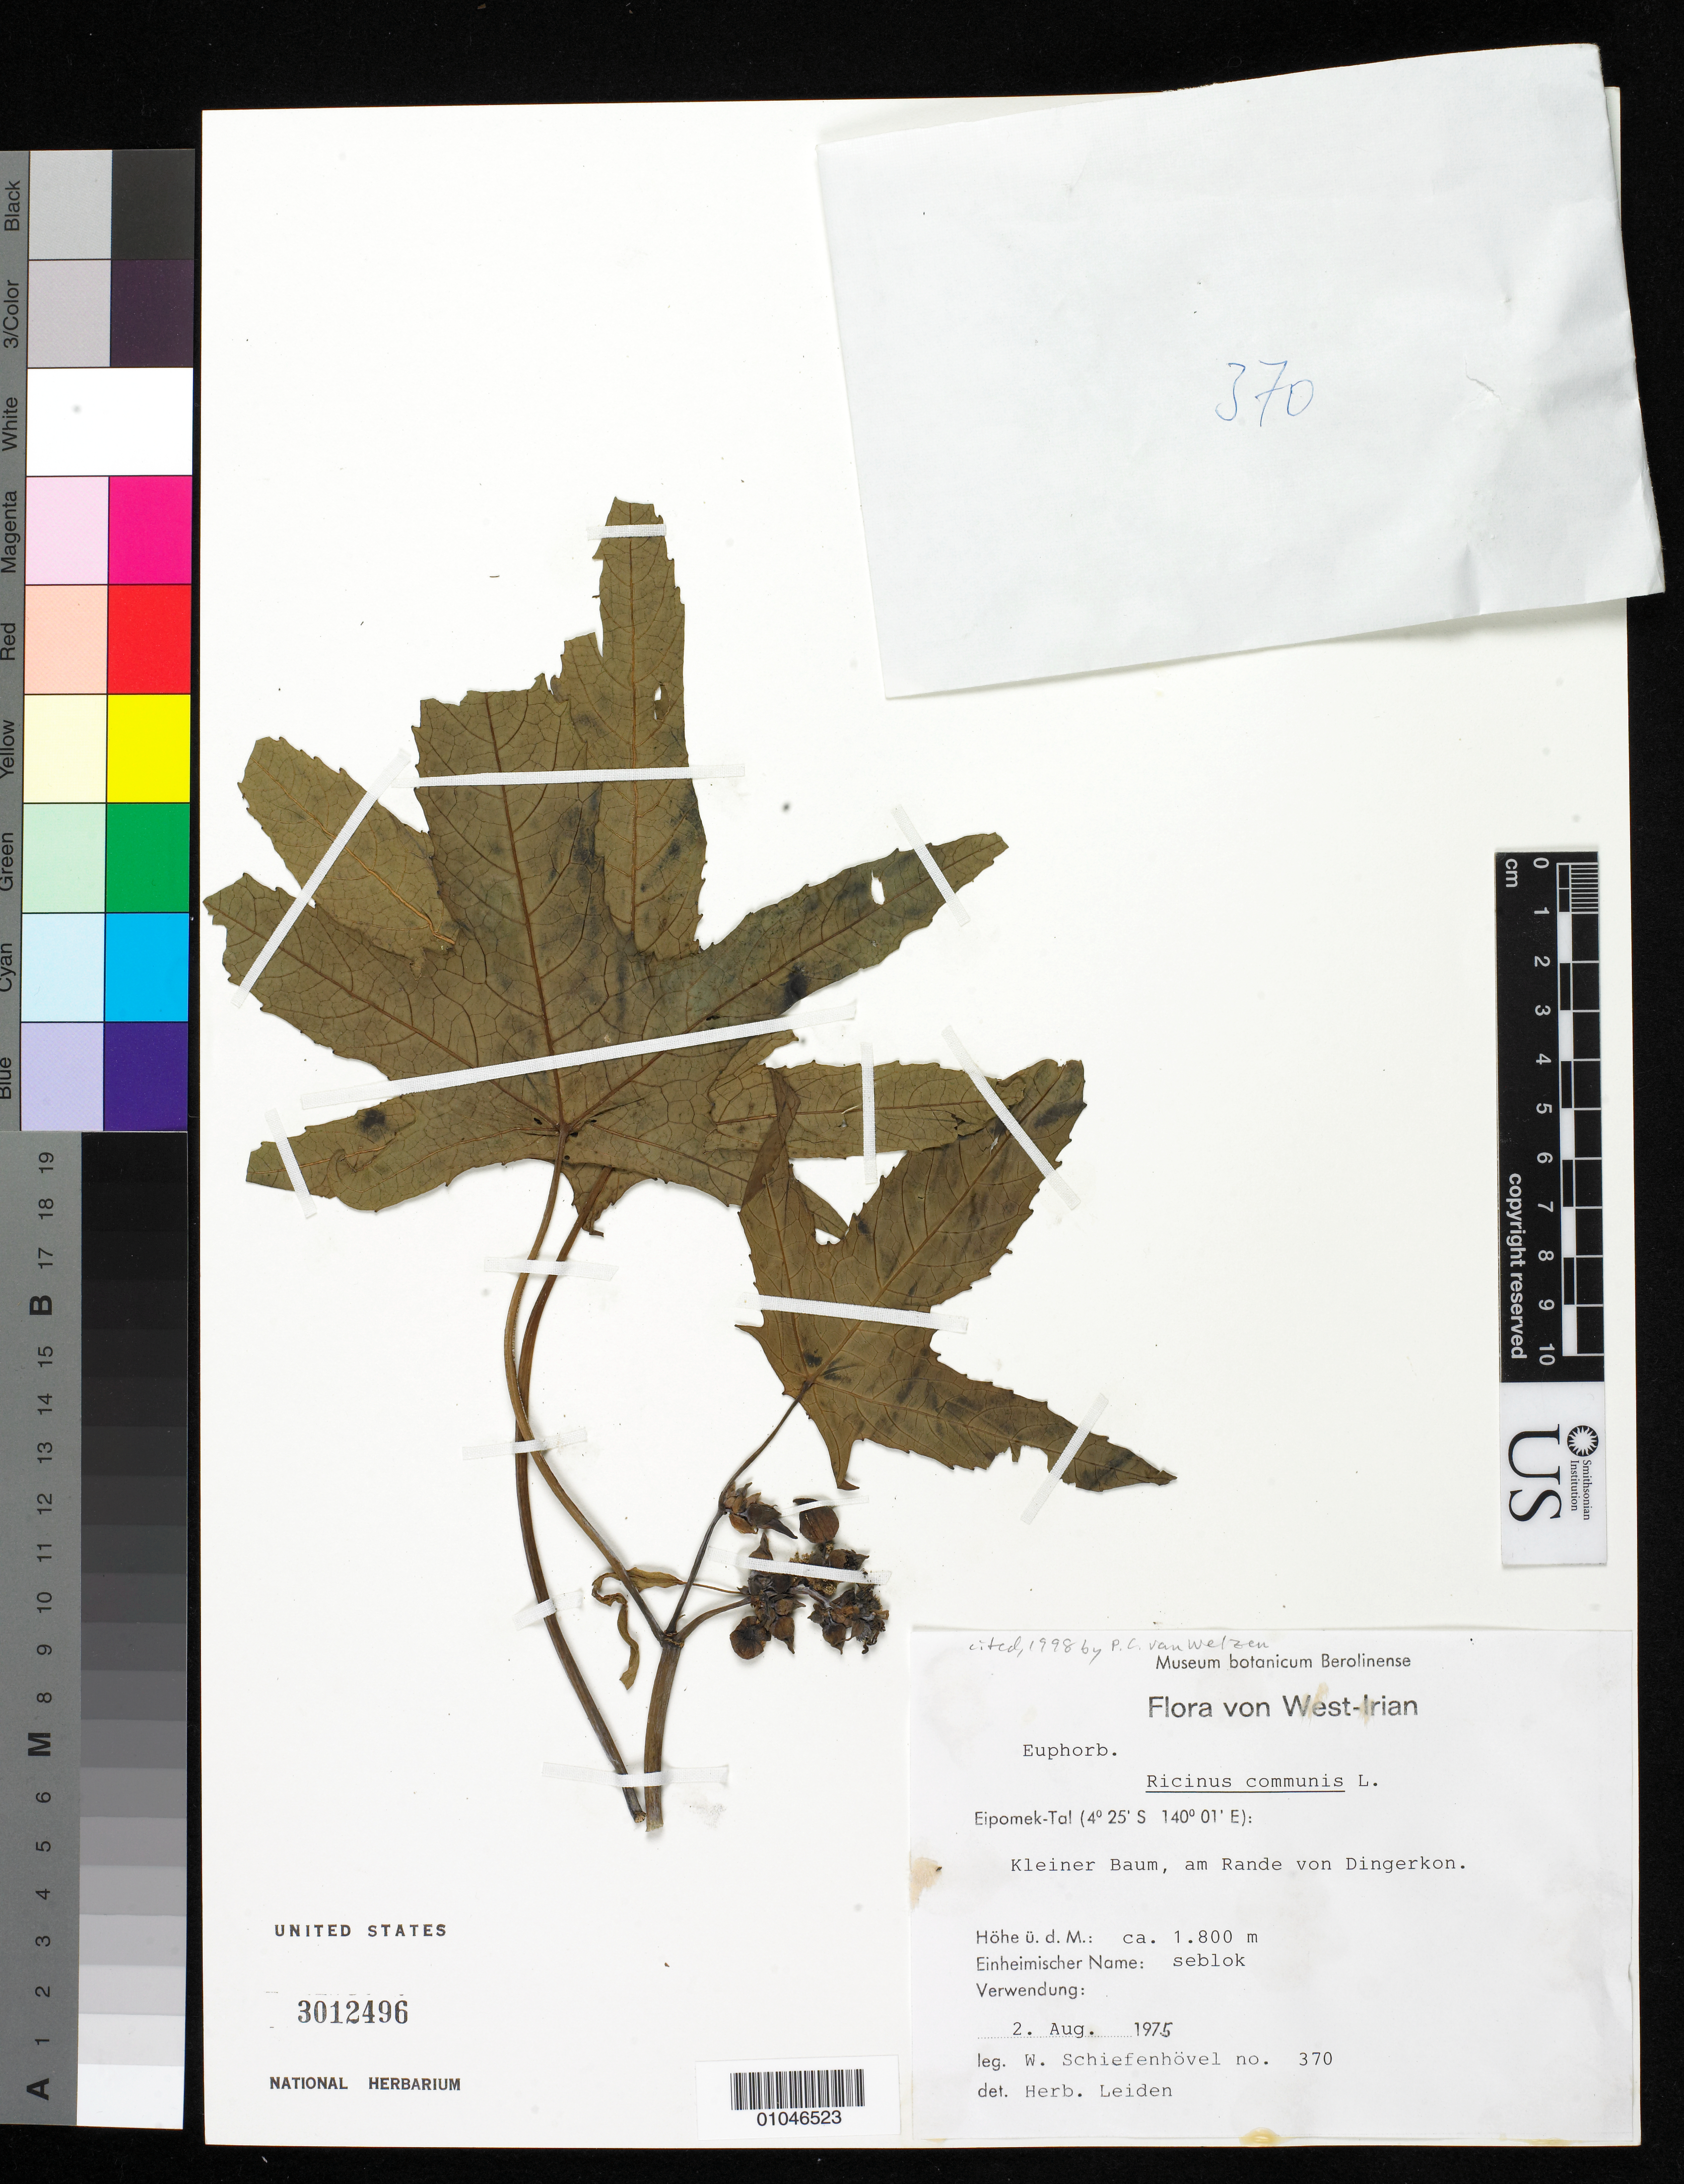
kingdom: Plantae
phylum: Tracheophyta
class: Magnoliopsida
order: Malpighiales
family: Euphorbiaceae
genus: Ricinus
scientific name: Ricinus communis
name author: L.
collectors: W. Schiefenhövel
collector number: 370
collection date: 1975-08-02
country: Indonesia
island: New Guinea I.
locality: West Irian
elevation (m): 1800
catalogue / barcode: US 3012496